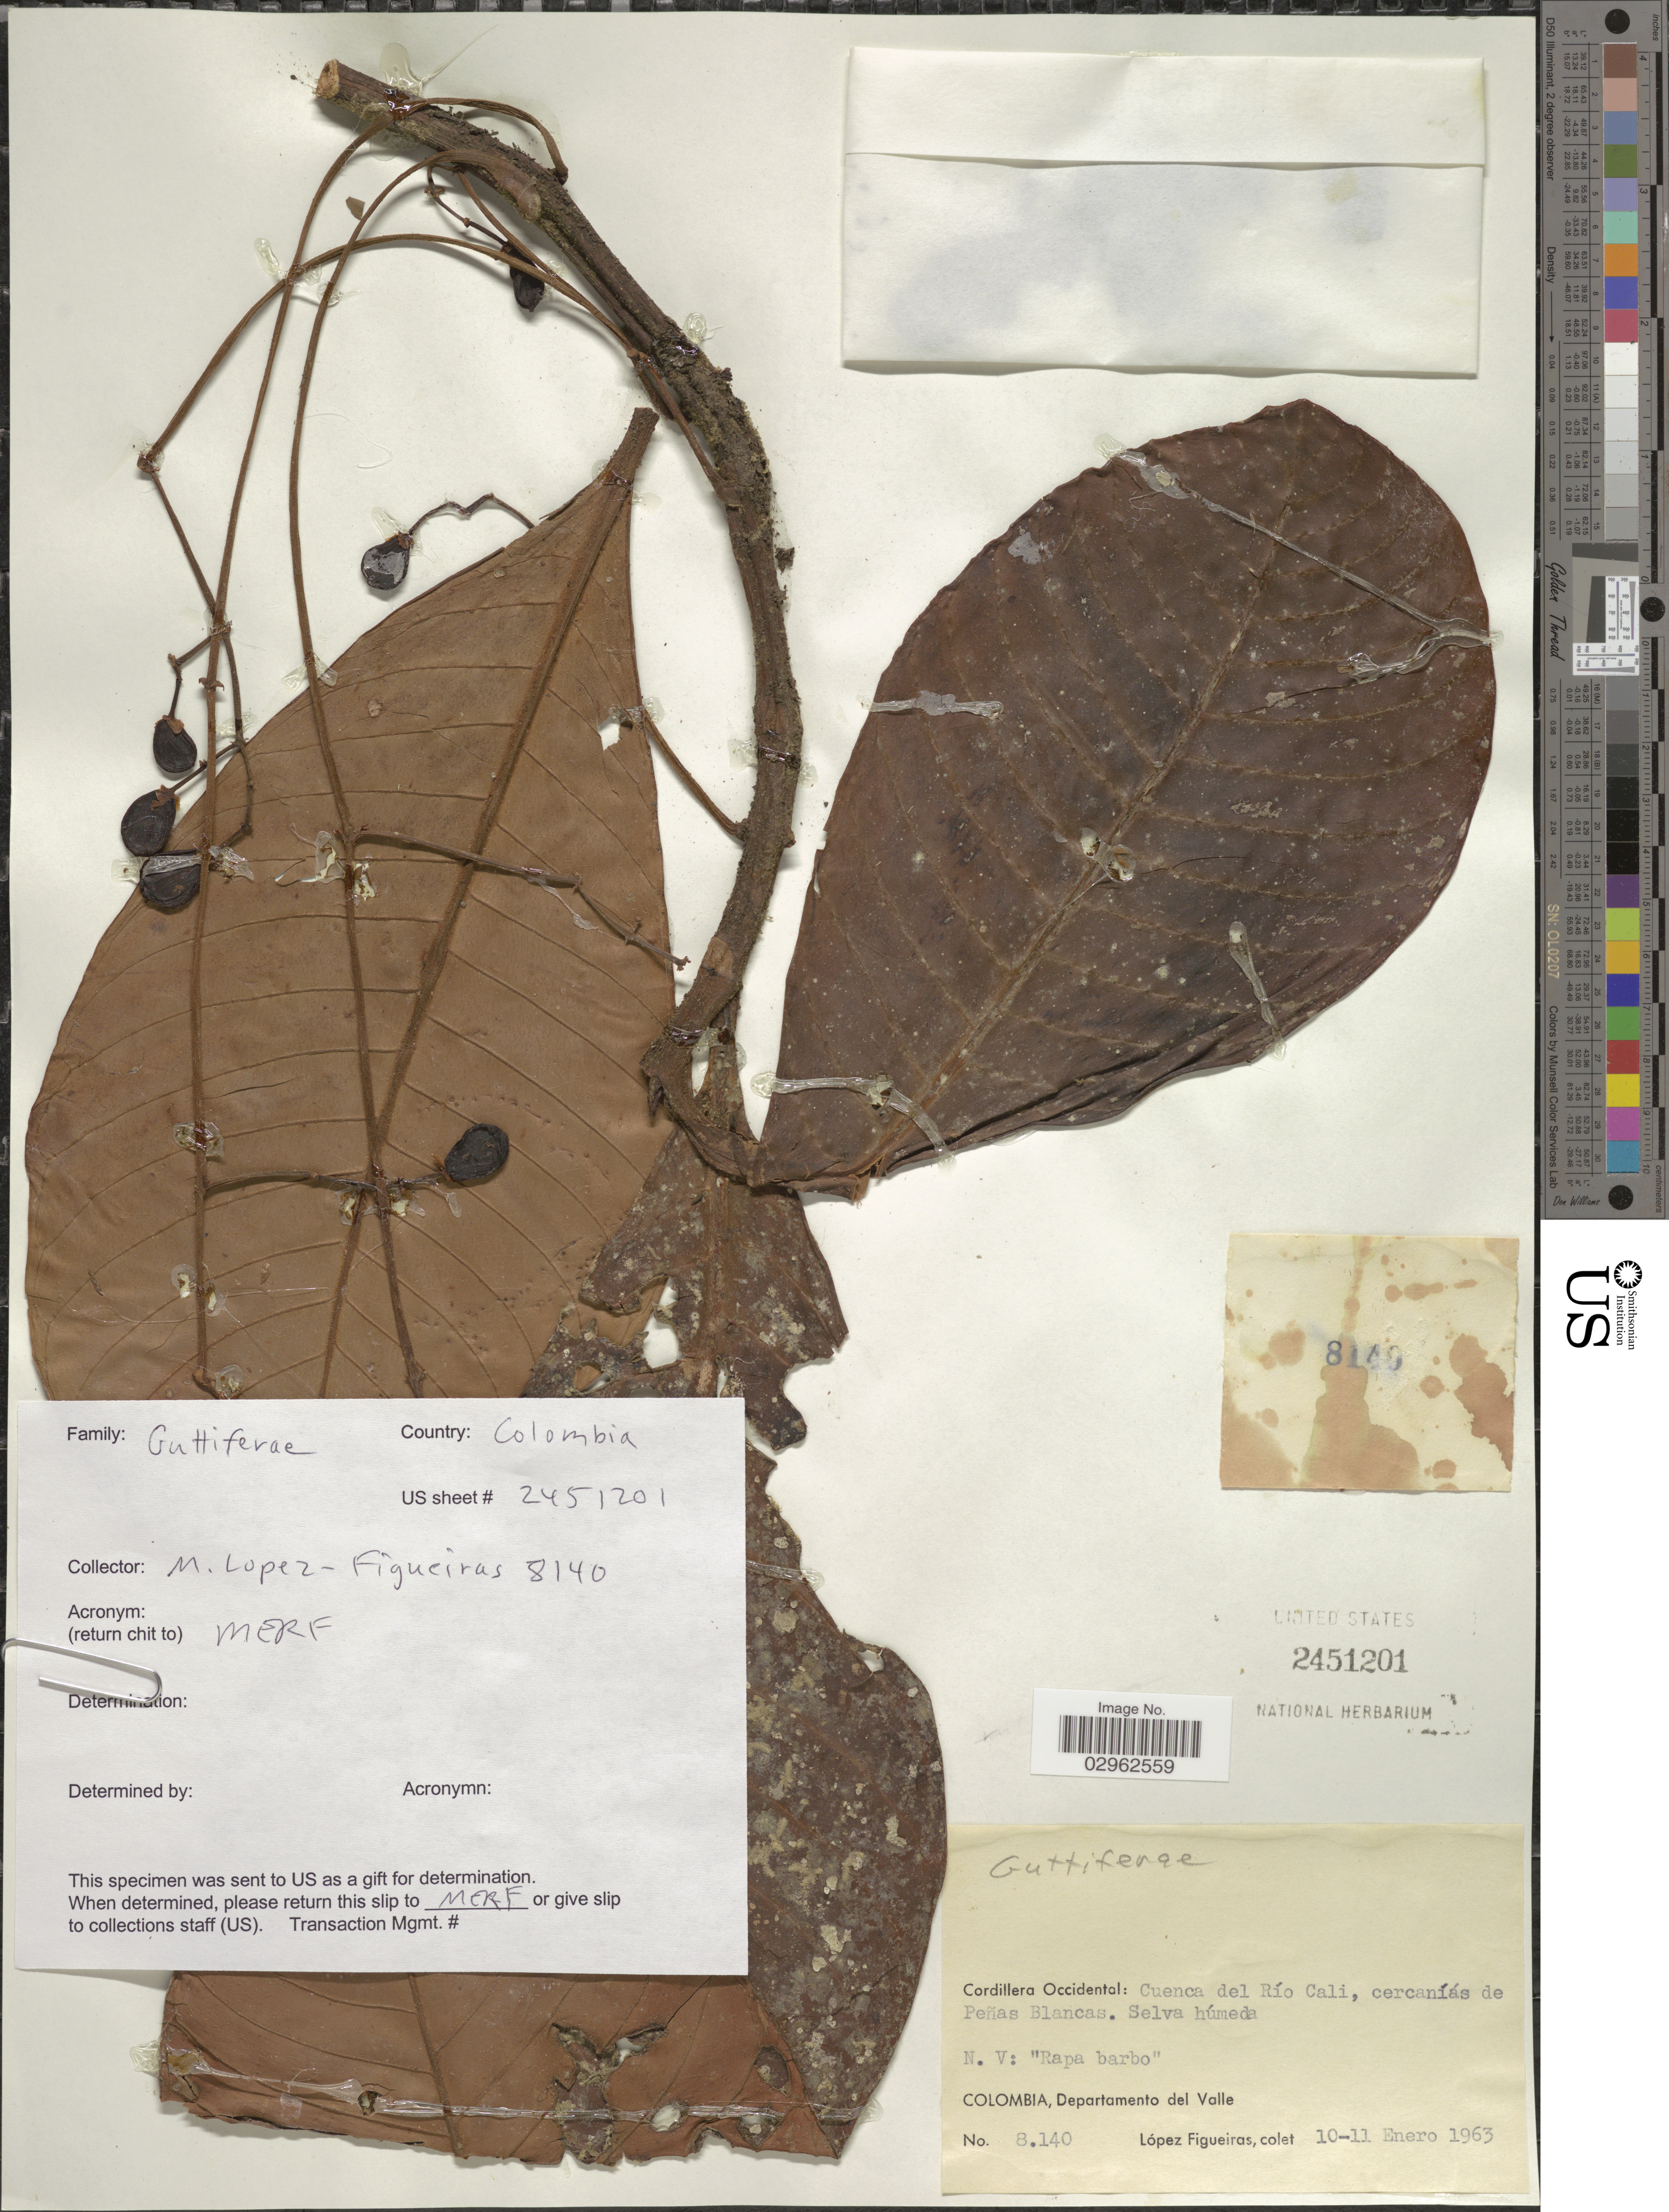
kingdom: Plantae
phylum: Tracheophyta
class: Magnoliopsida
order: Malpighiales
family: Clusiaceae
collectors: M. López Figueiras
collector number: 8140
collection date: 1963-01-10/1963-01-11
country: Colombia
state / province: Valle del Cauca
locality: Cordillera Occidental: Cuenca del Río Cali, cercaníás de Peñas Blancas. Selva húmeda. Departamento del Valle.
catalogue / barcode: US 2451201